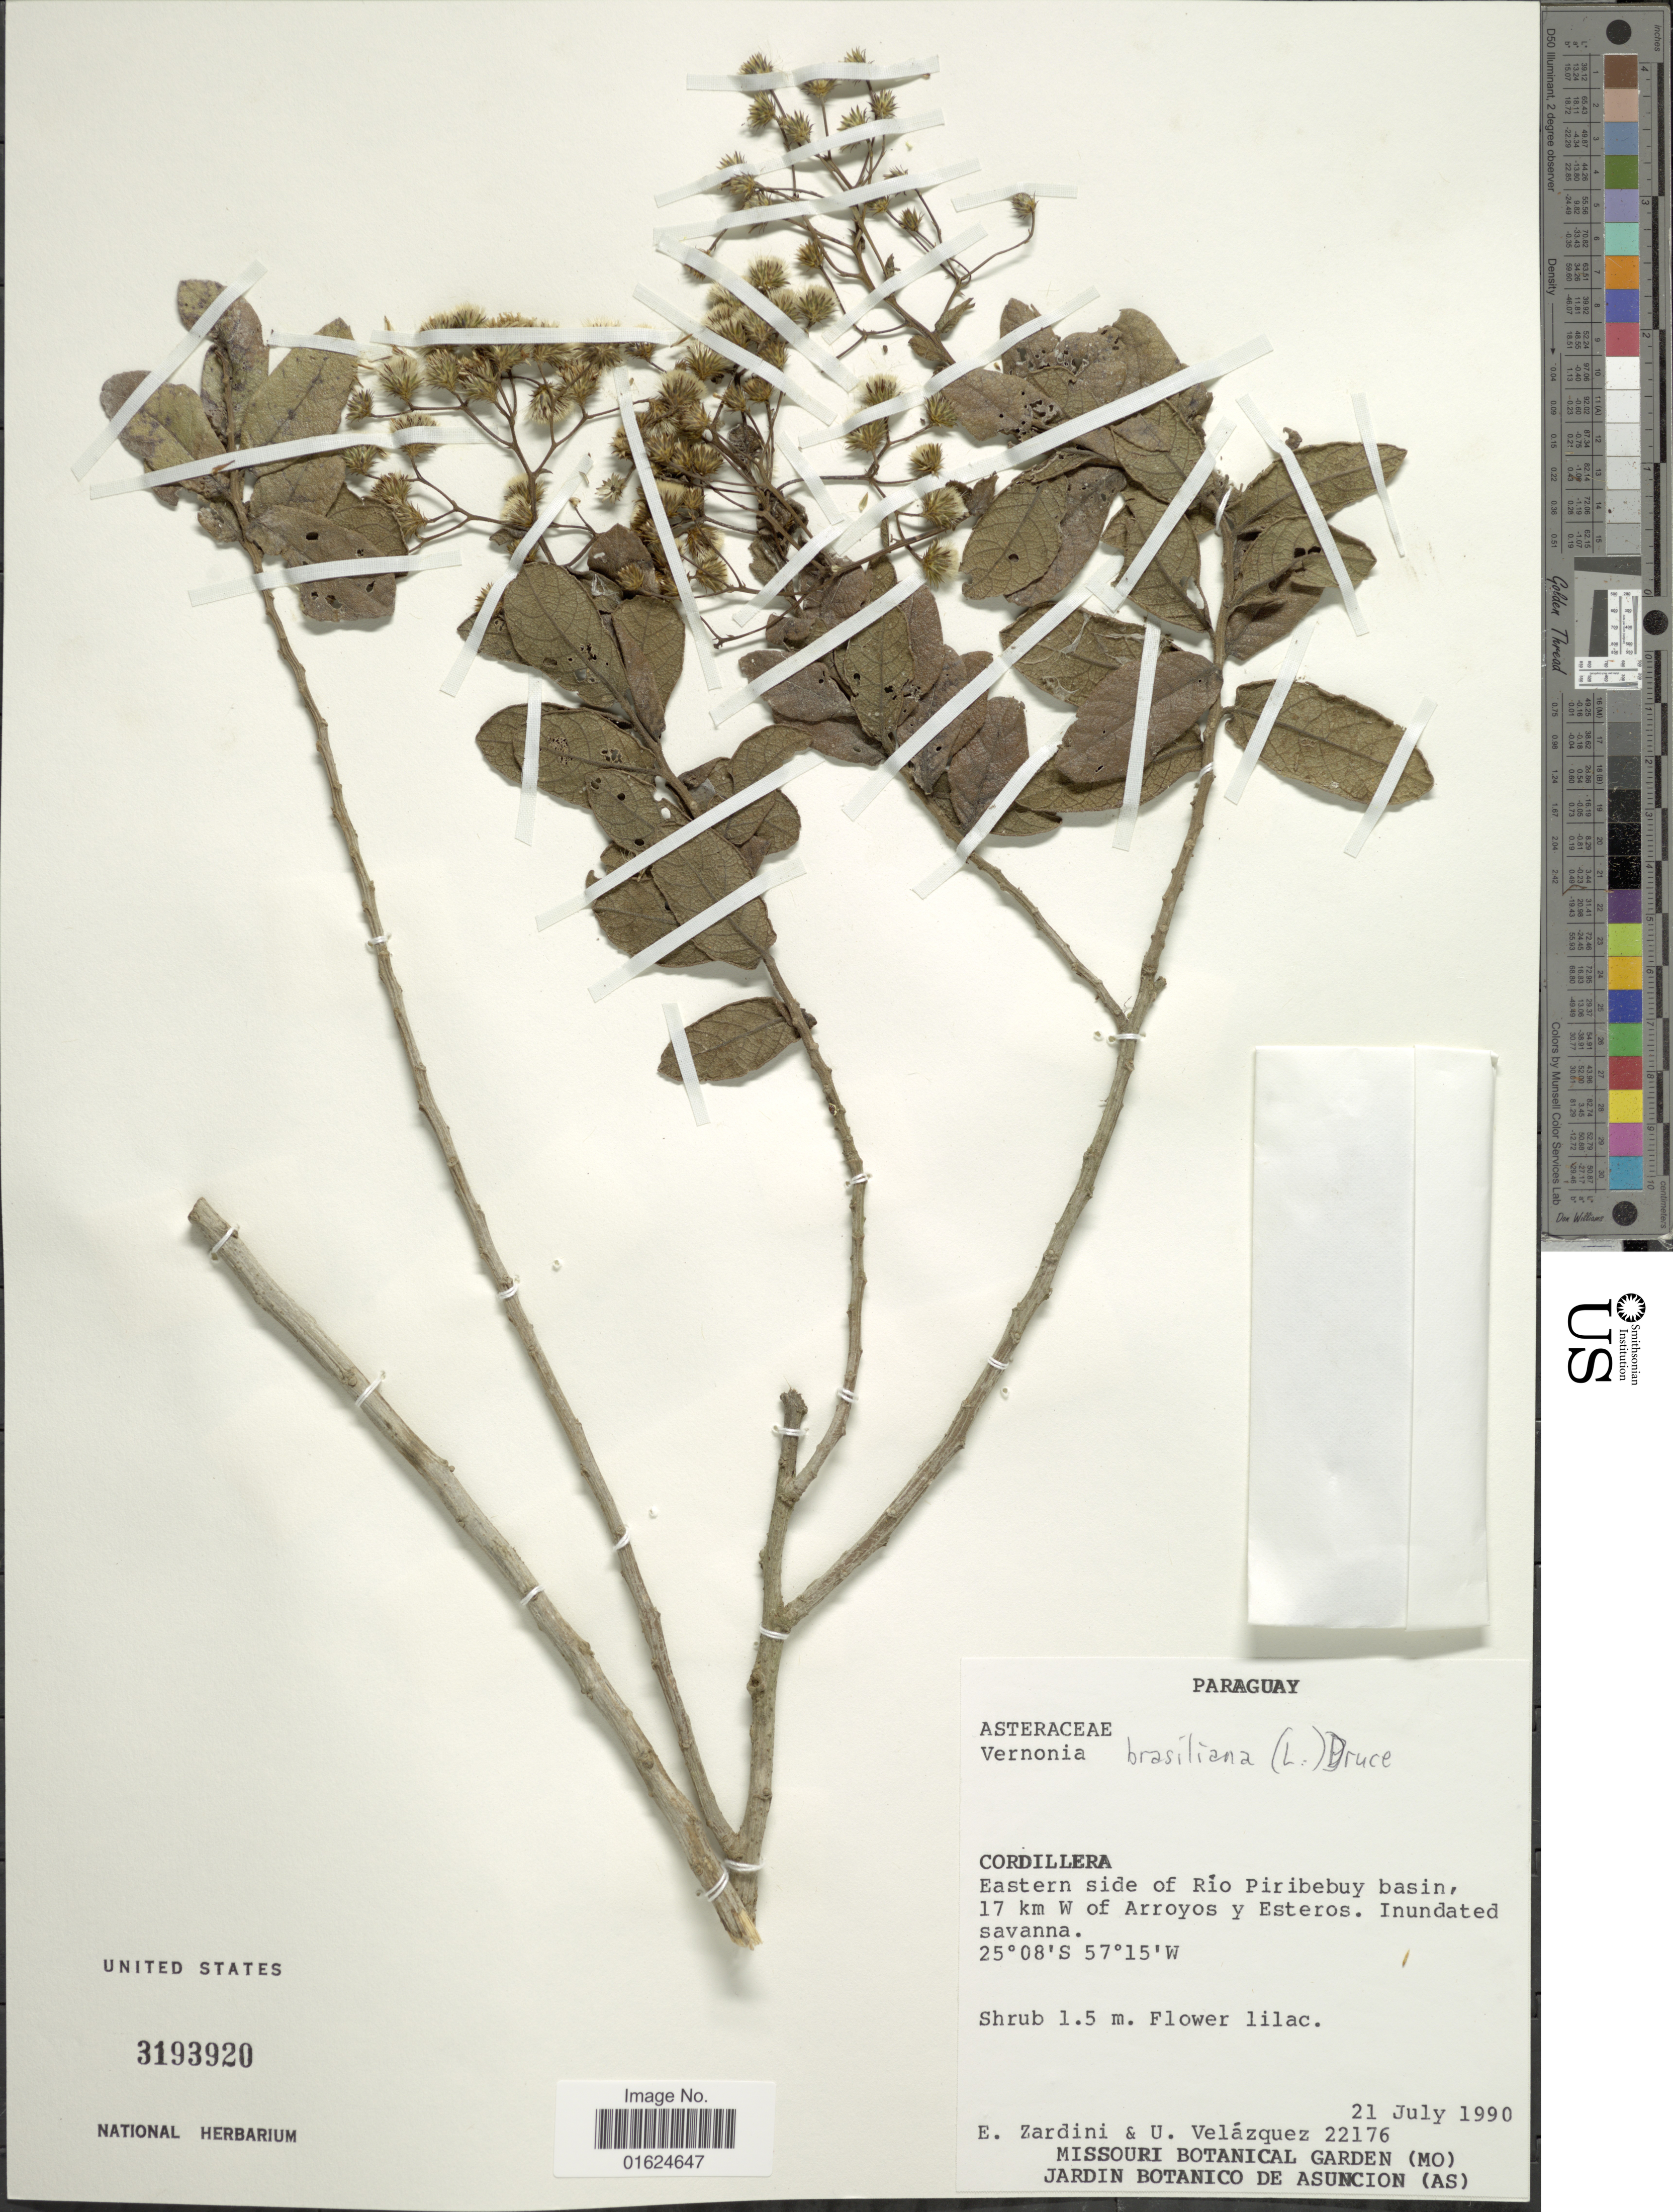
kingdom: Plantae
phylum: Tracheophyta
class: Magnoliopsida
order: Asterales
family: Asteraceae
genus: Vernonia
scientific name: Vernonia brasiliana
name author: (L.) Druce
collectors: E. M. Zardini & U. Velázquez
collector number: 22176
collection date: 1990-07-21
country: Paraguay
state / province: Cordillera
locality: Eastern side of Río Piribebuy basin, 17 km W of Arroyos y Esteros. Inundated savanna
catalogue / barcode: US 3193920